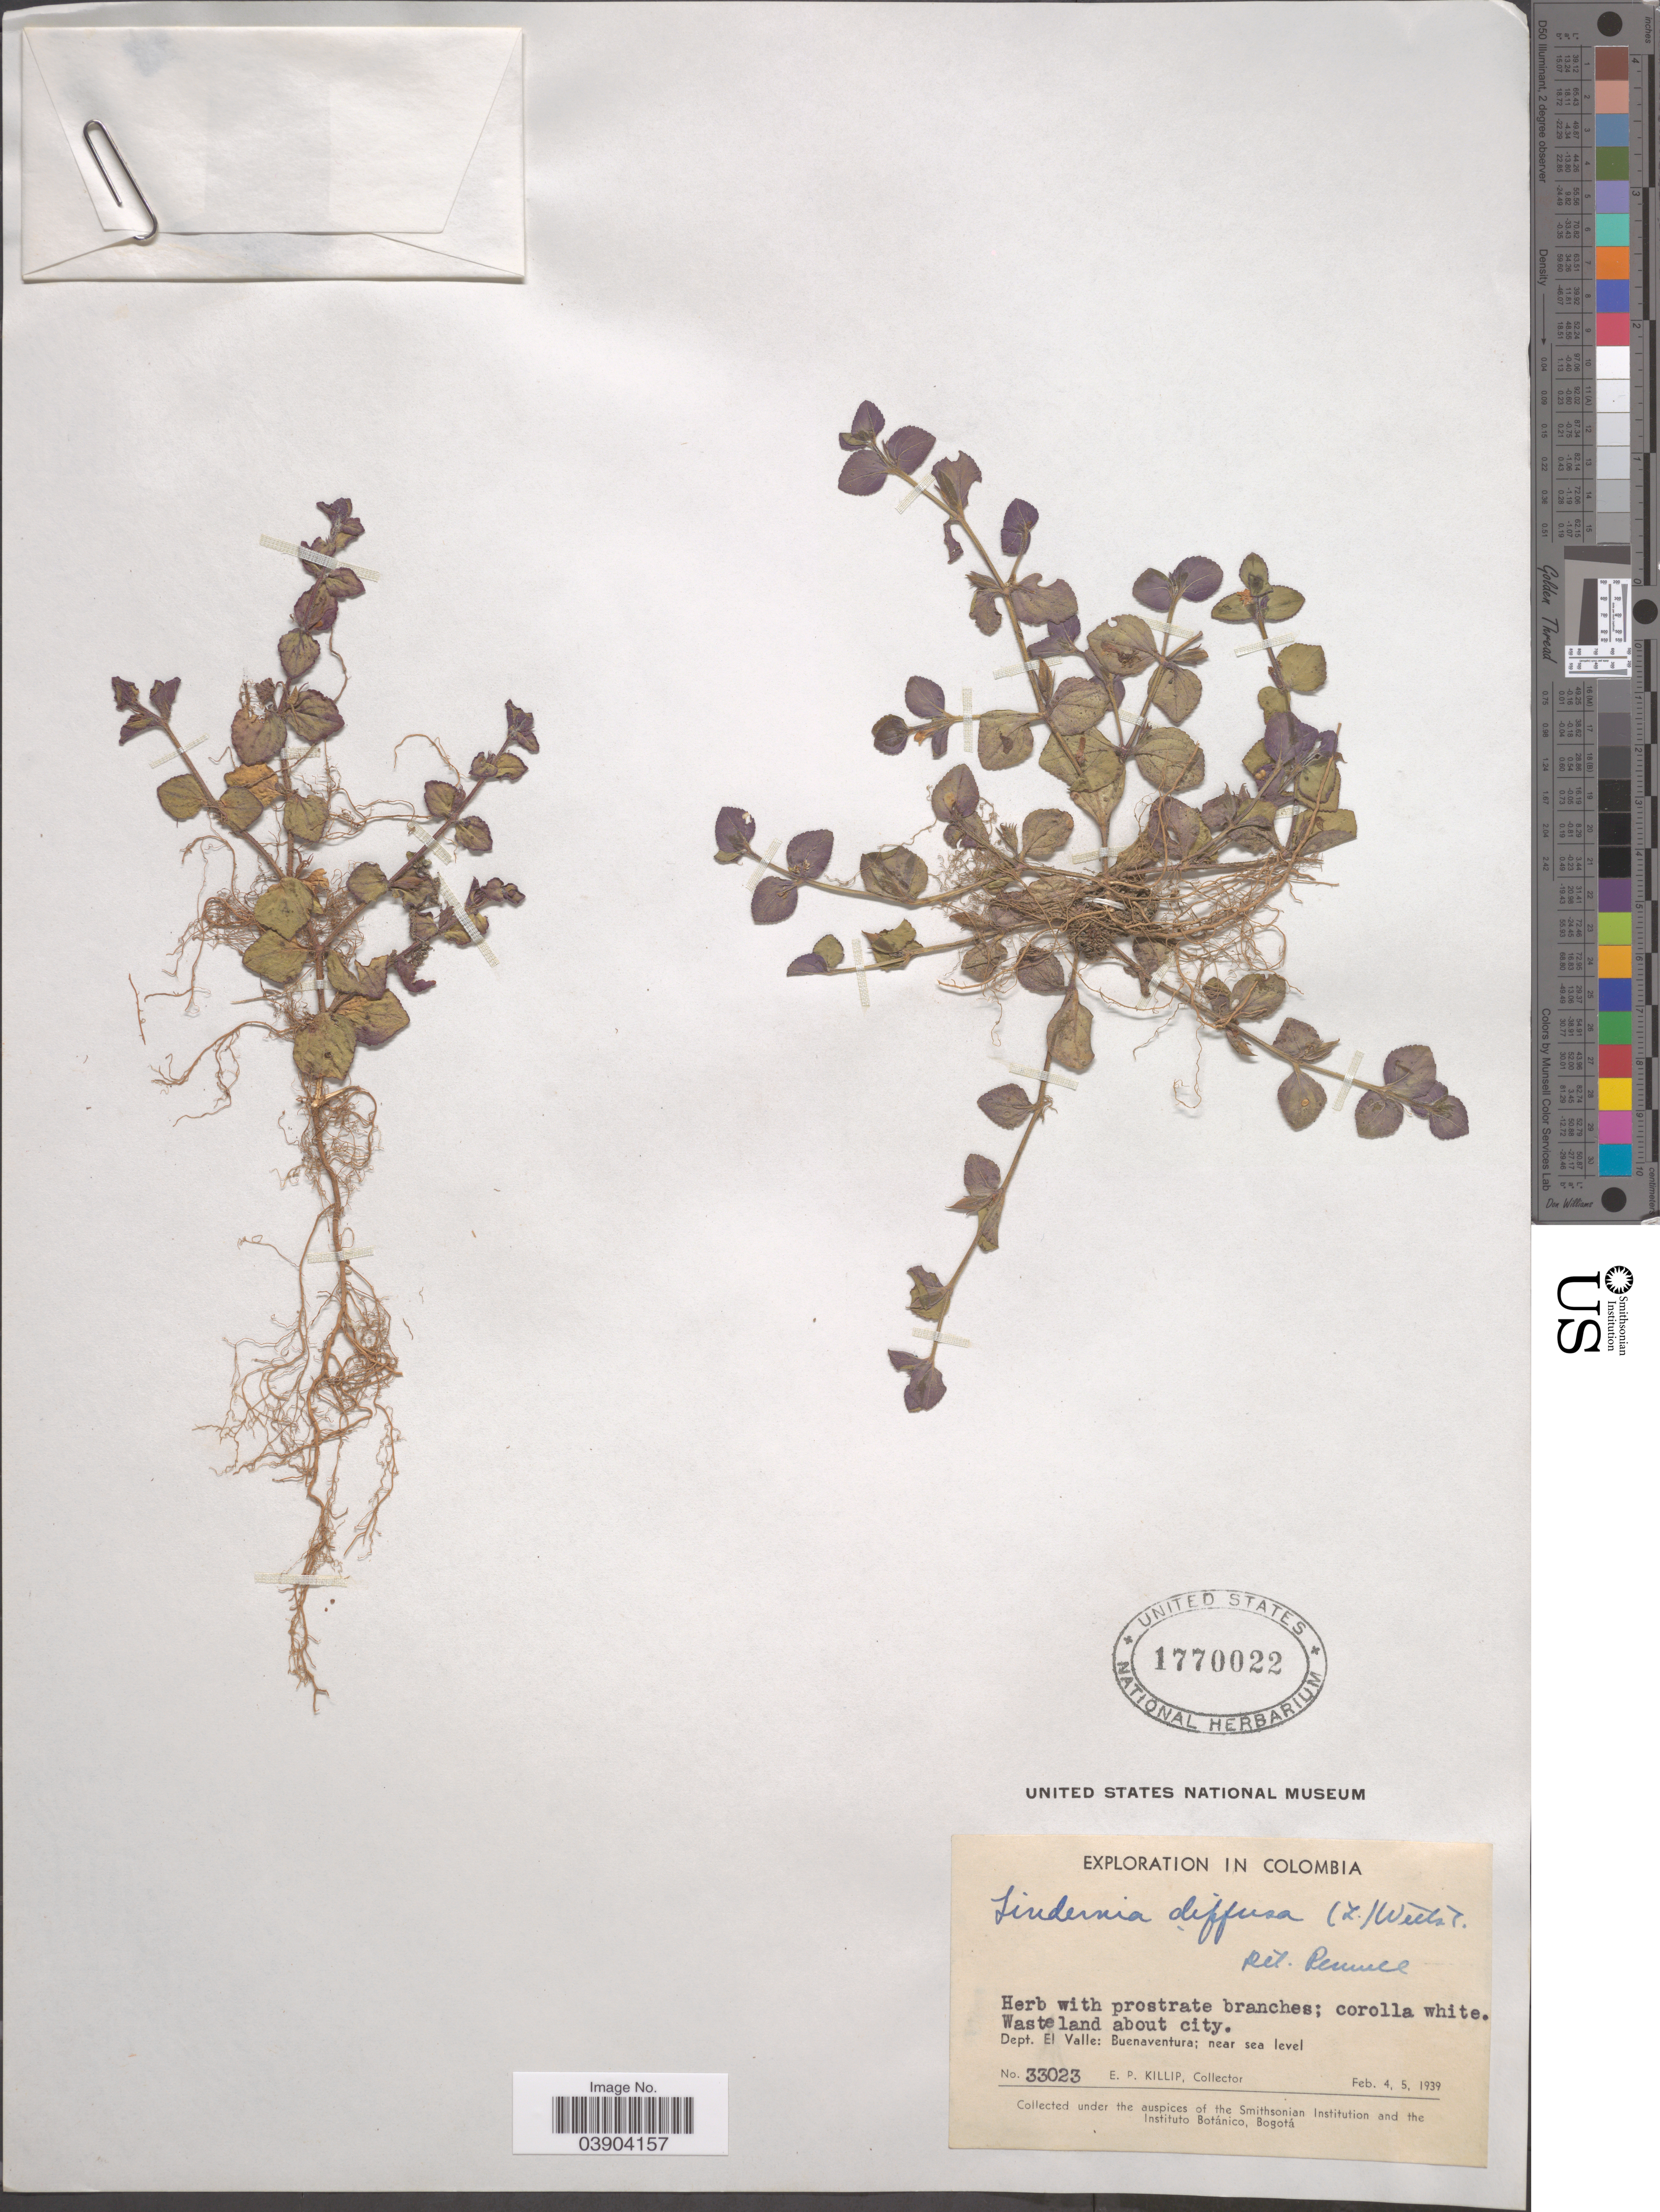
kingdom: Plantae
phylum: Tracheophyta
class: Magnoliopsida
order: Lamiales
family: Linderniaceae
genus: Lindernia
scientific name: Lindernia diffusa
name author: (L.) Wettst.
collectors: E. P. Killip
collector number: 33023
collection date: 1939-02-04/1939-02-05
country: Colombia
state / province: Valle del Cauca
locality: Wasteland about city. Dept. El Valle: Buenaventura.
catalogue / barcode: US 1770022